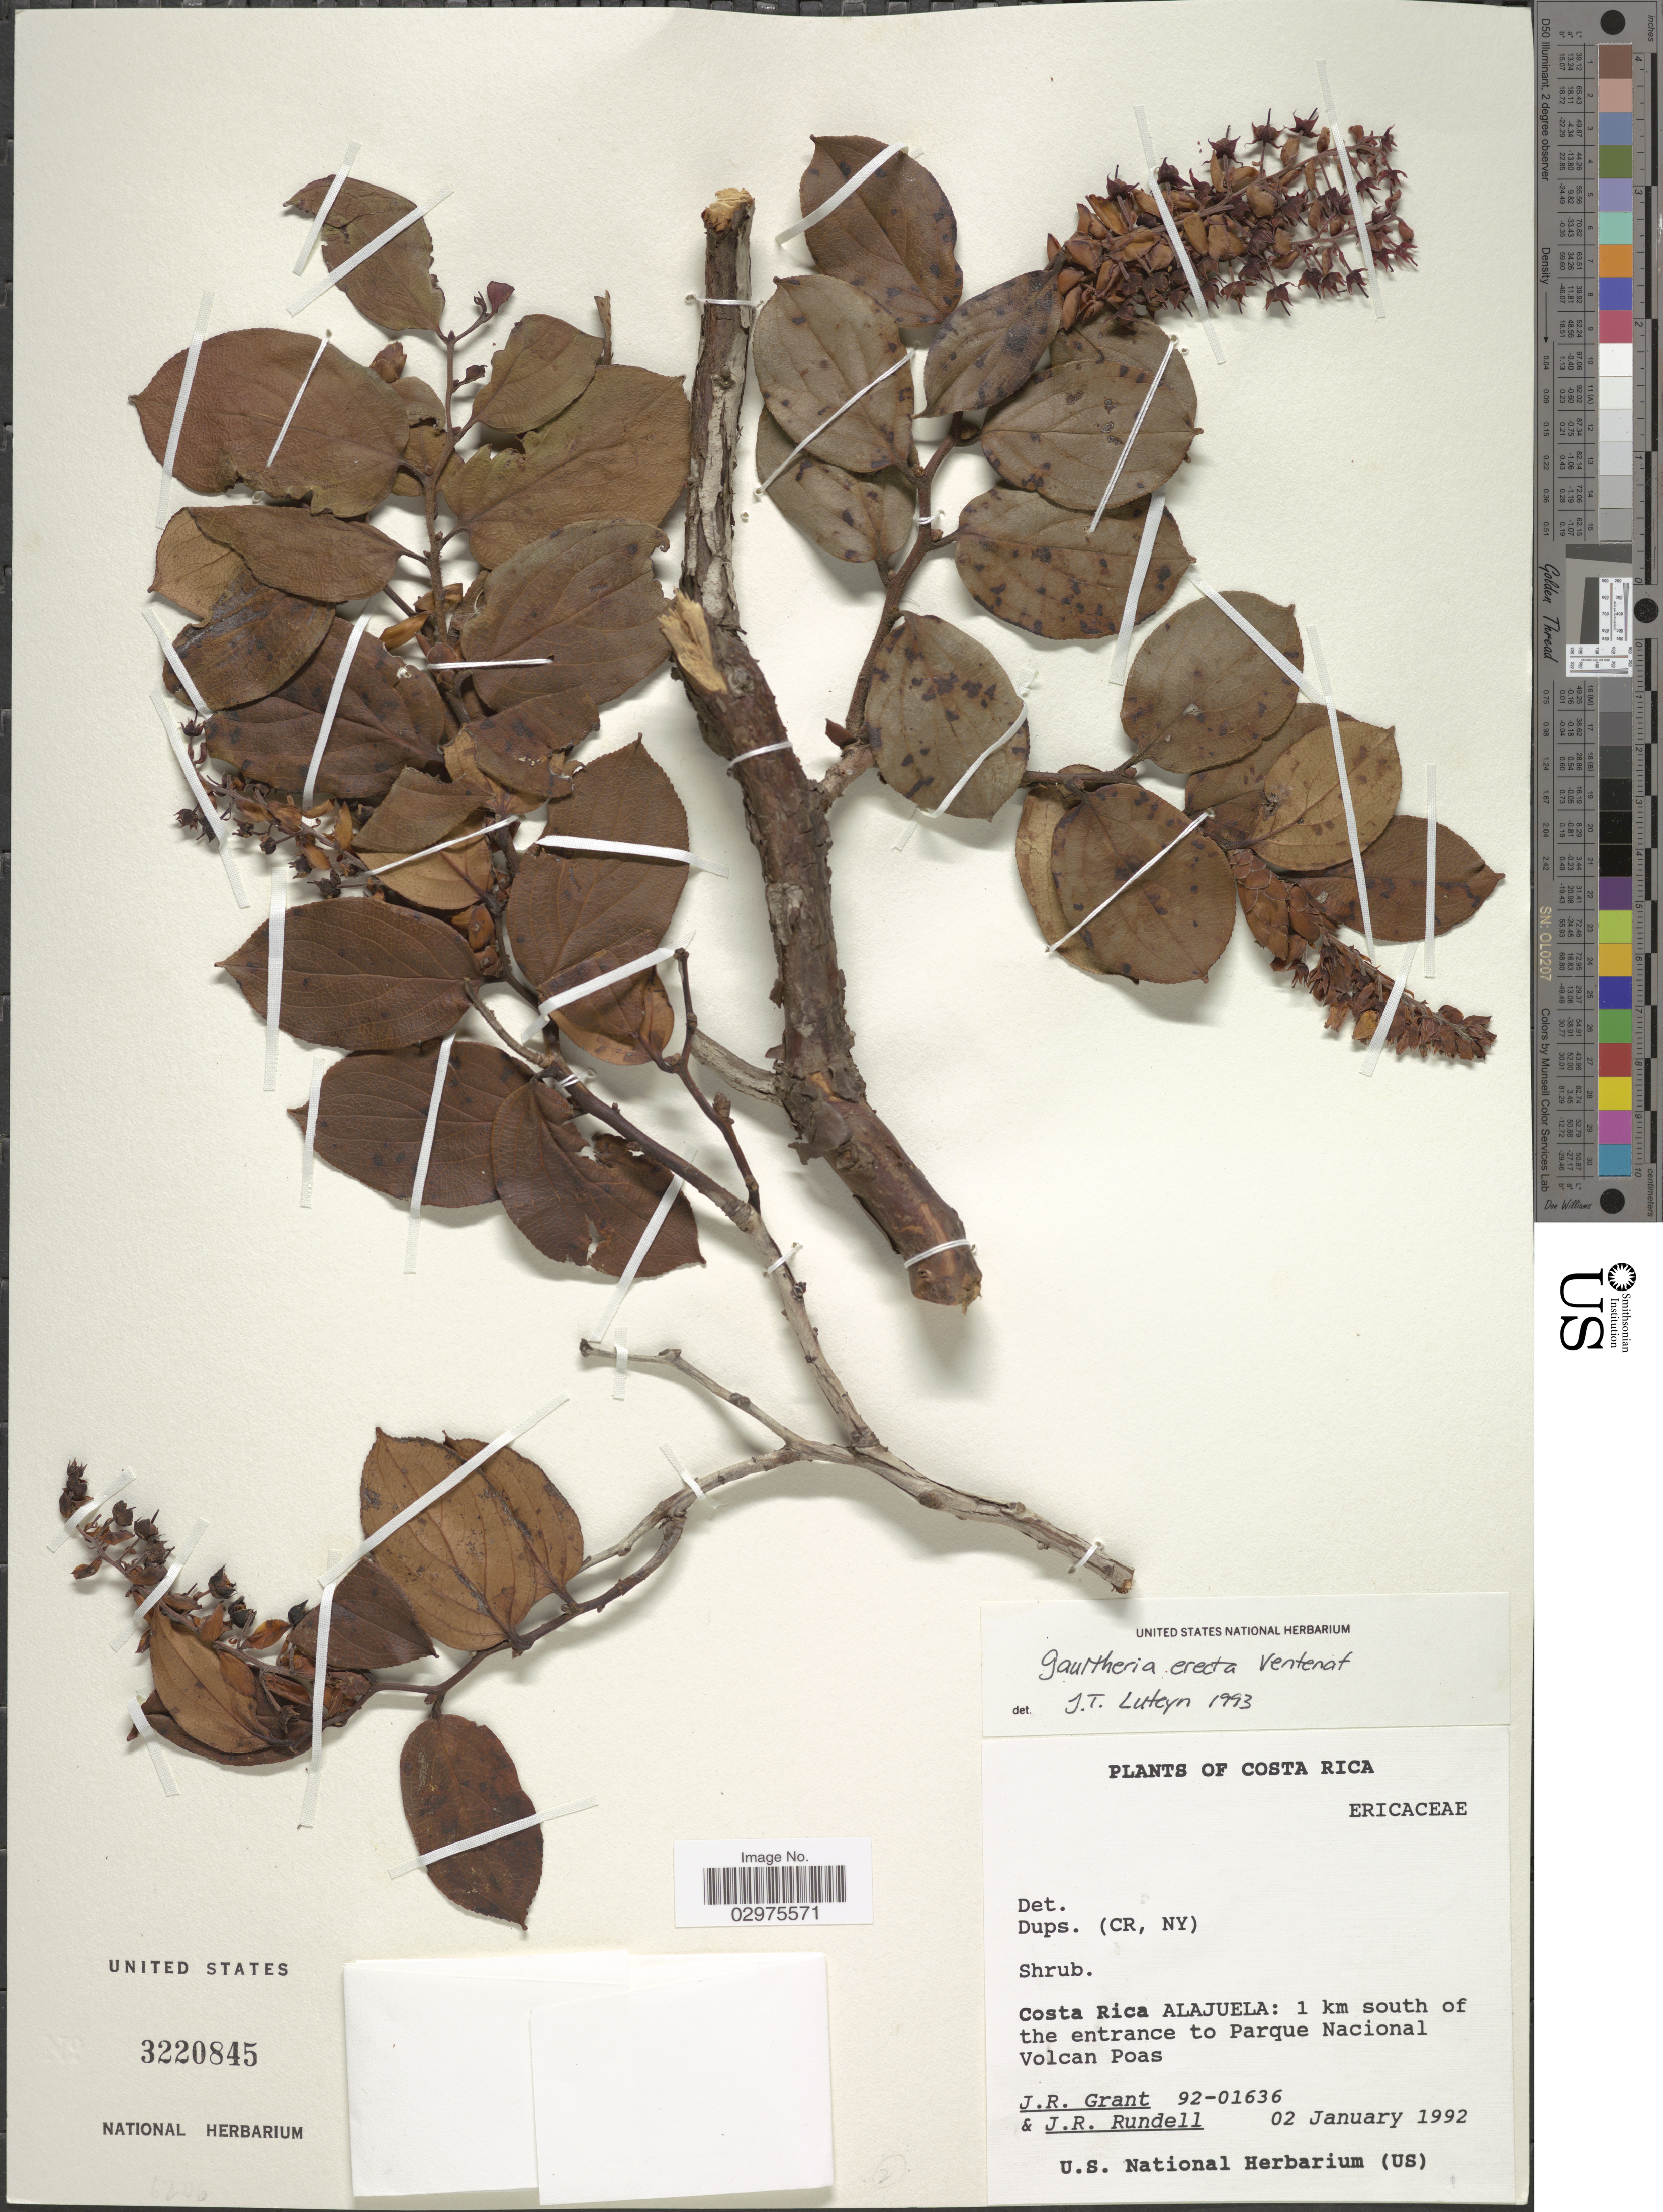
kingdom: Plantae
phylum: Tracheophyta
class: Magnoliopsida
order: Ericales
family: Ericaceae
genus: Gaultheria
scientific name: Gaultheria erecta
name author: Vent.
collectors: J. Grant & J. R. Rundell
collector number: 92-01636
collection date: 1992-01-02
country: Costa Rica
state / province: Alajuela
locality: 1 km south of the entrance to Parque Nacional Volcan Poas.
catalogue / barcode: US 3220845